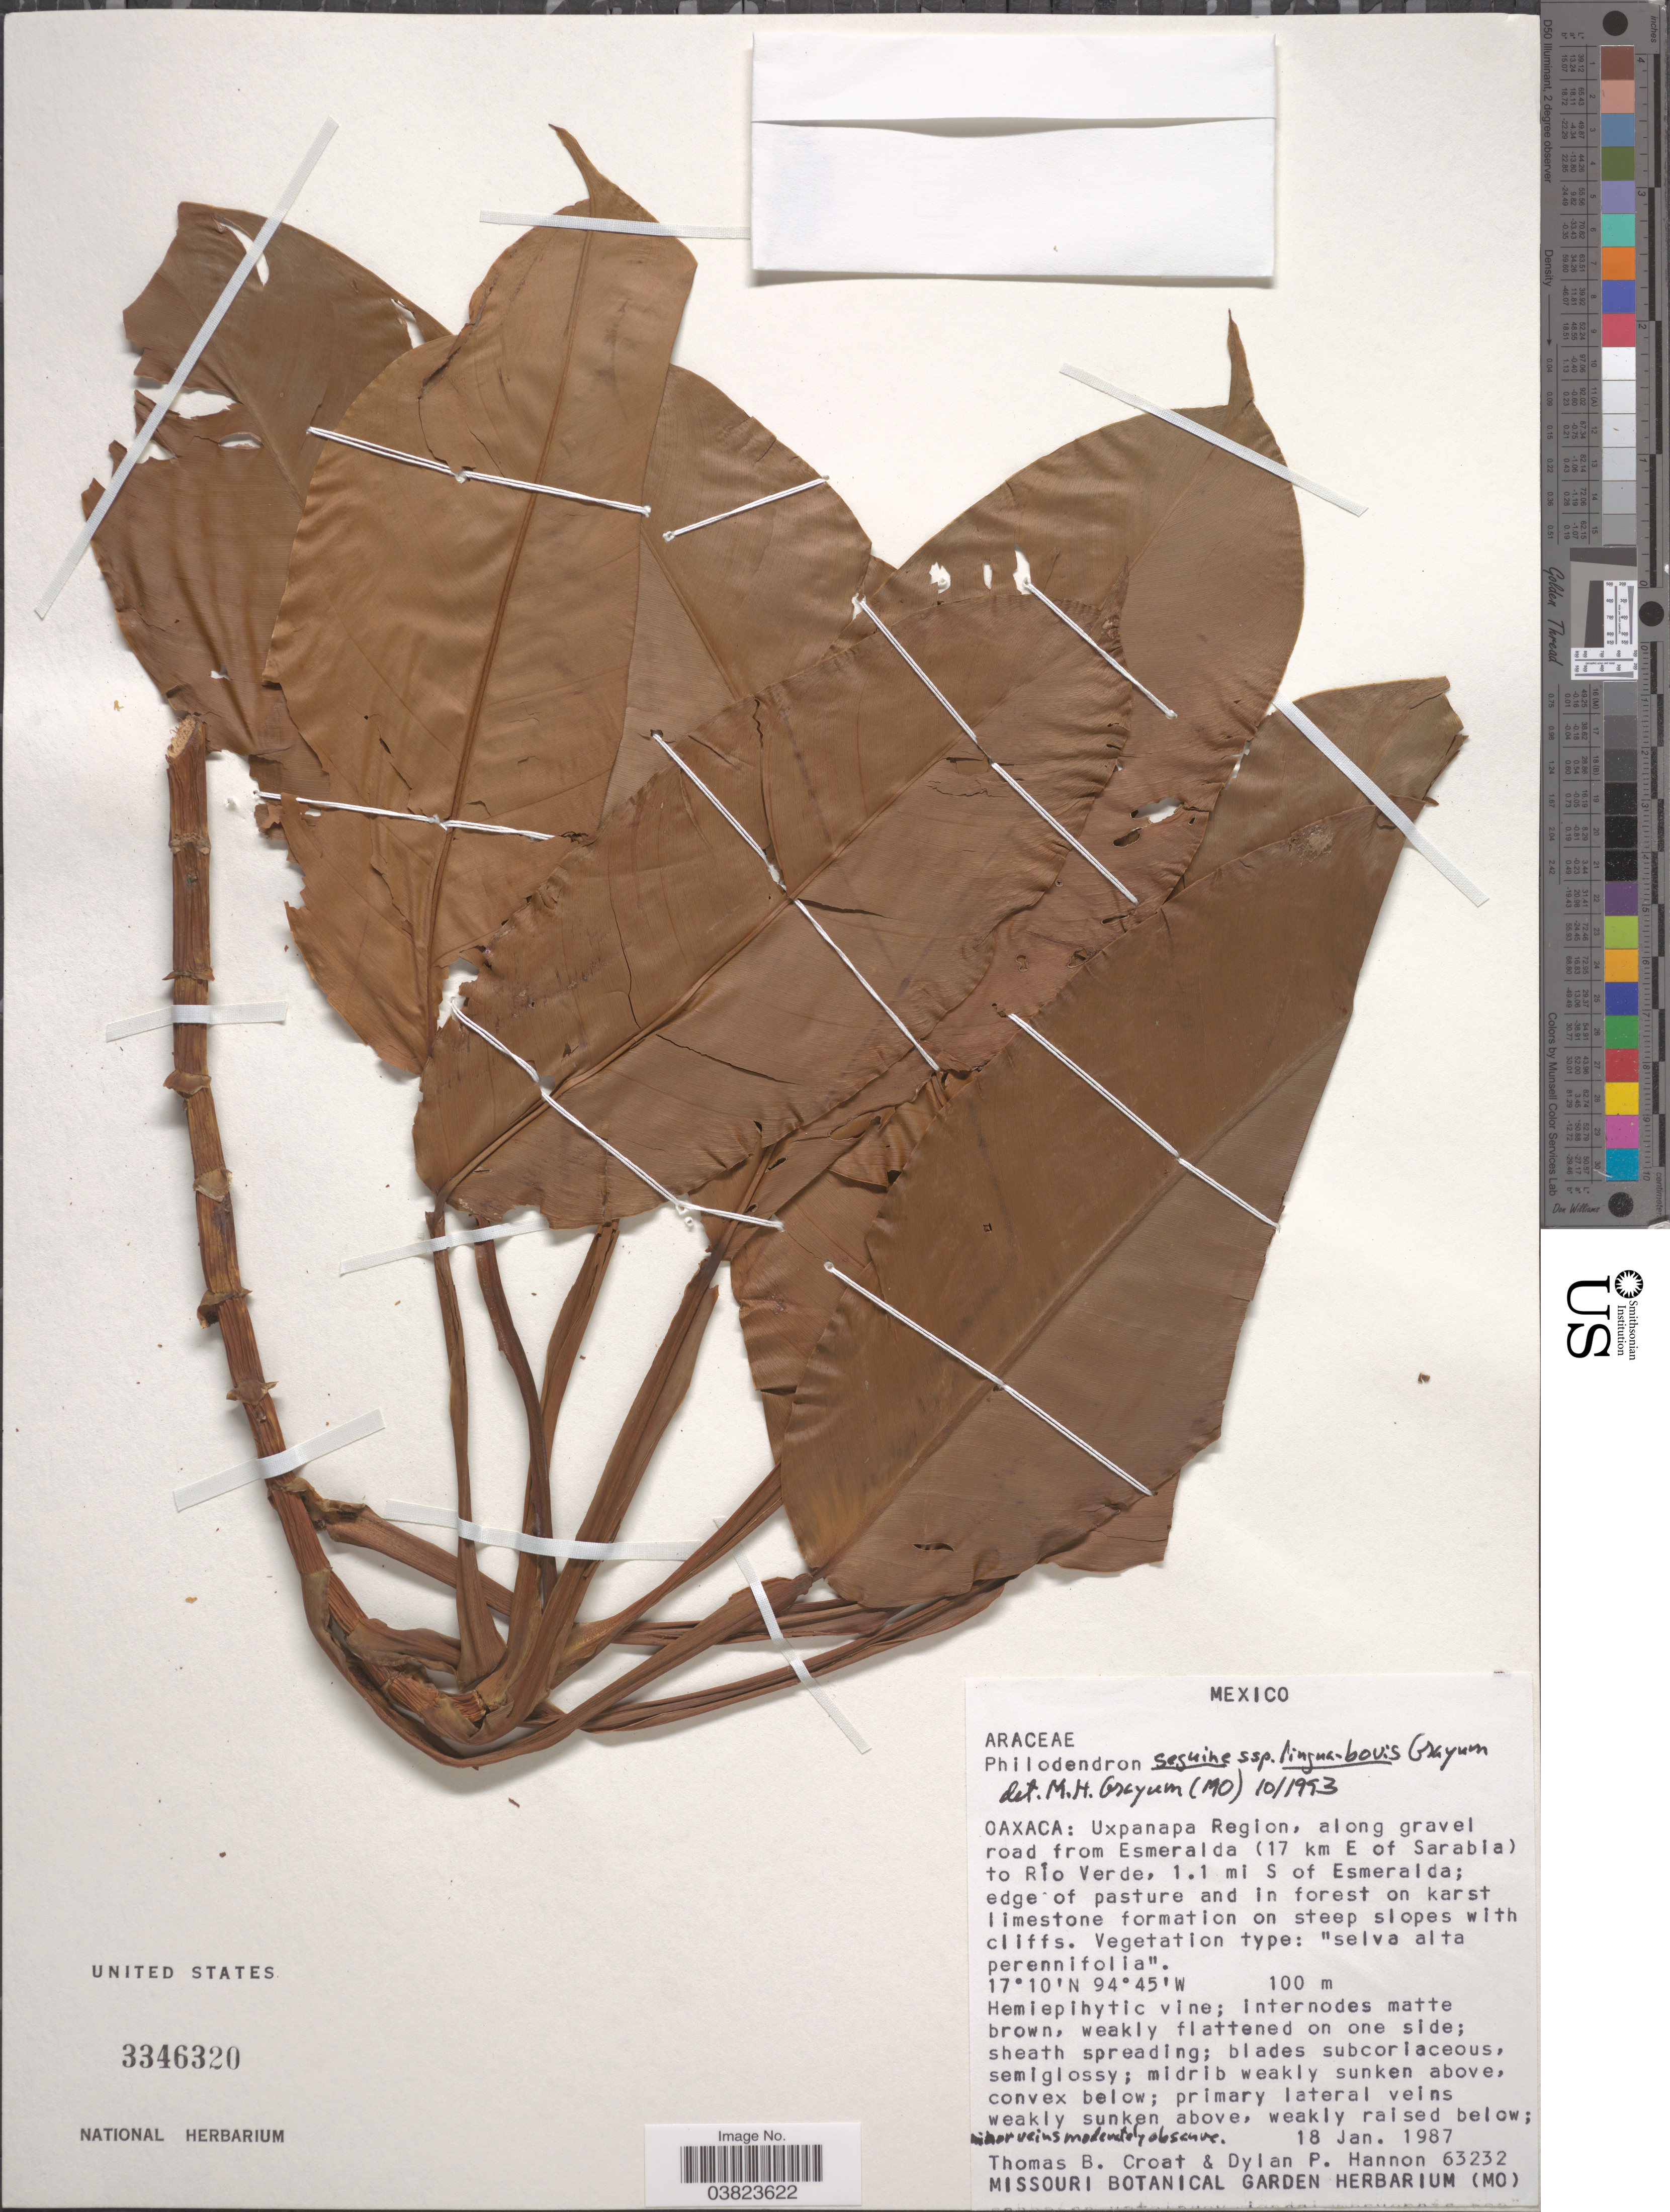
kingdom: Plantae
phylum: Tracheophyta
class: Liliopsida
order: Alismatales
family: Araceae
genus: Philodendron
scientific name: Philodendron seguine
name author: Schott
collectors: T. B. Croat & D. Hannon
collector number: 63232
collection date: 1987-01-18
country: Mexico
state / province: Oaxaca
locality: Uxpanapa Region, along gravel road from Esmeralde (17 km E of Sarabia) to Río Verde, 1.1 mi S of Esmeralda.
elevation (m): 100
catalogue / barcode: US 3346320